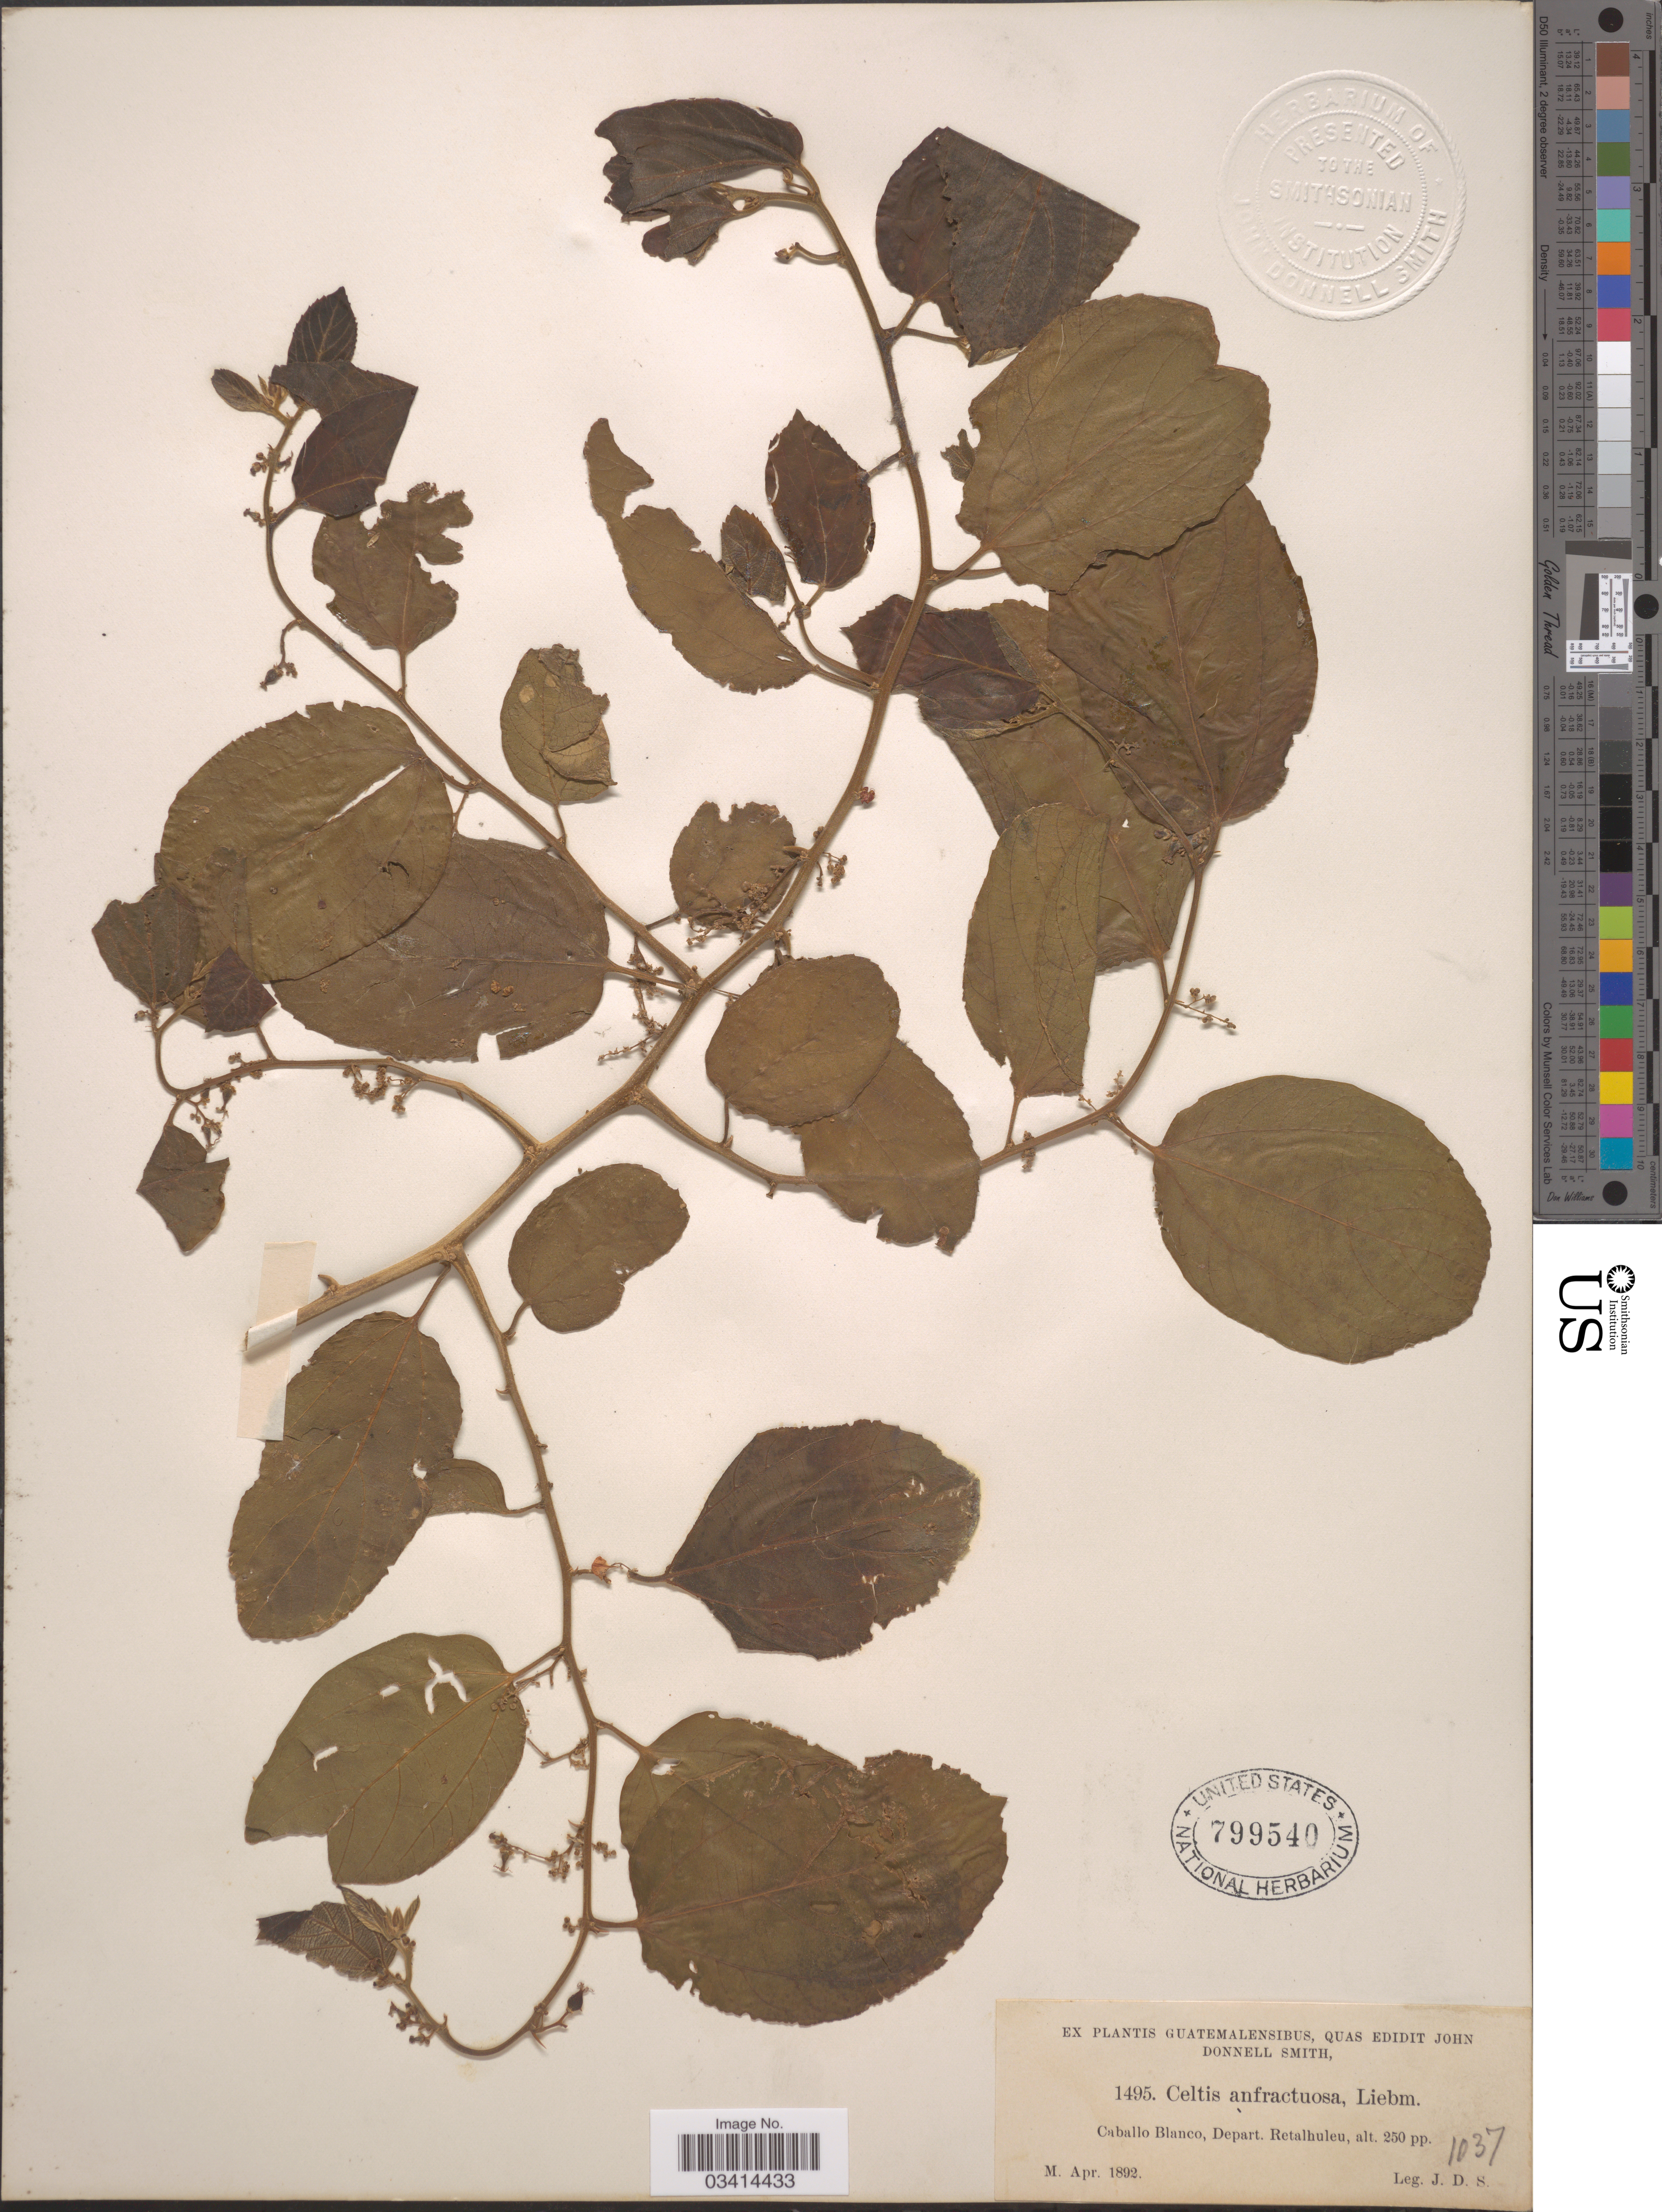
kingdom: Plantae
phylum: Tracheophyta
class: Magnoliopsida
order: Rosales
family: Cannabaceae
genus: Celtis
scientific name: Celtis iguanaea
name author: (Jacq.) Sarg.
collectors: J. Donnell Smith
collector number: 1495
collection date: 1892-04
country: Guatemala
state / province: Retalhuleu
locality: Caballo Blanco, Depart. Retalhuleu.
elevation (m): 76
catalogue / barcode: US 799540